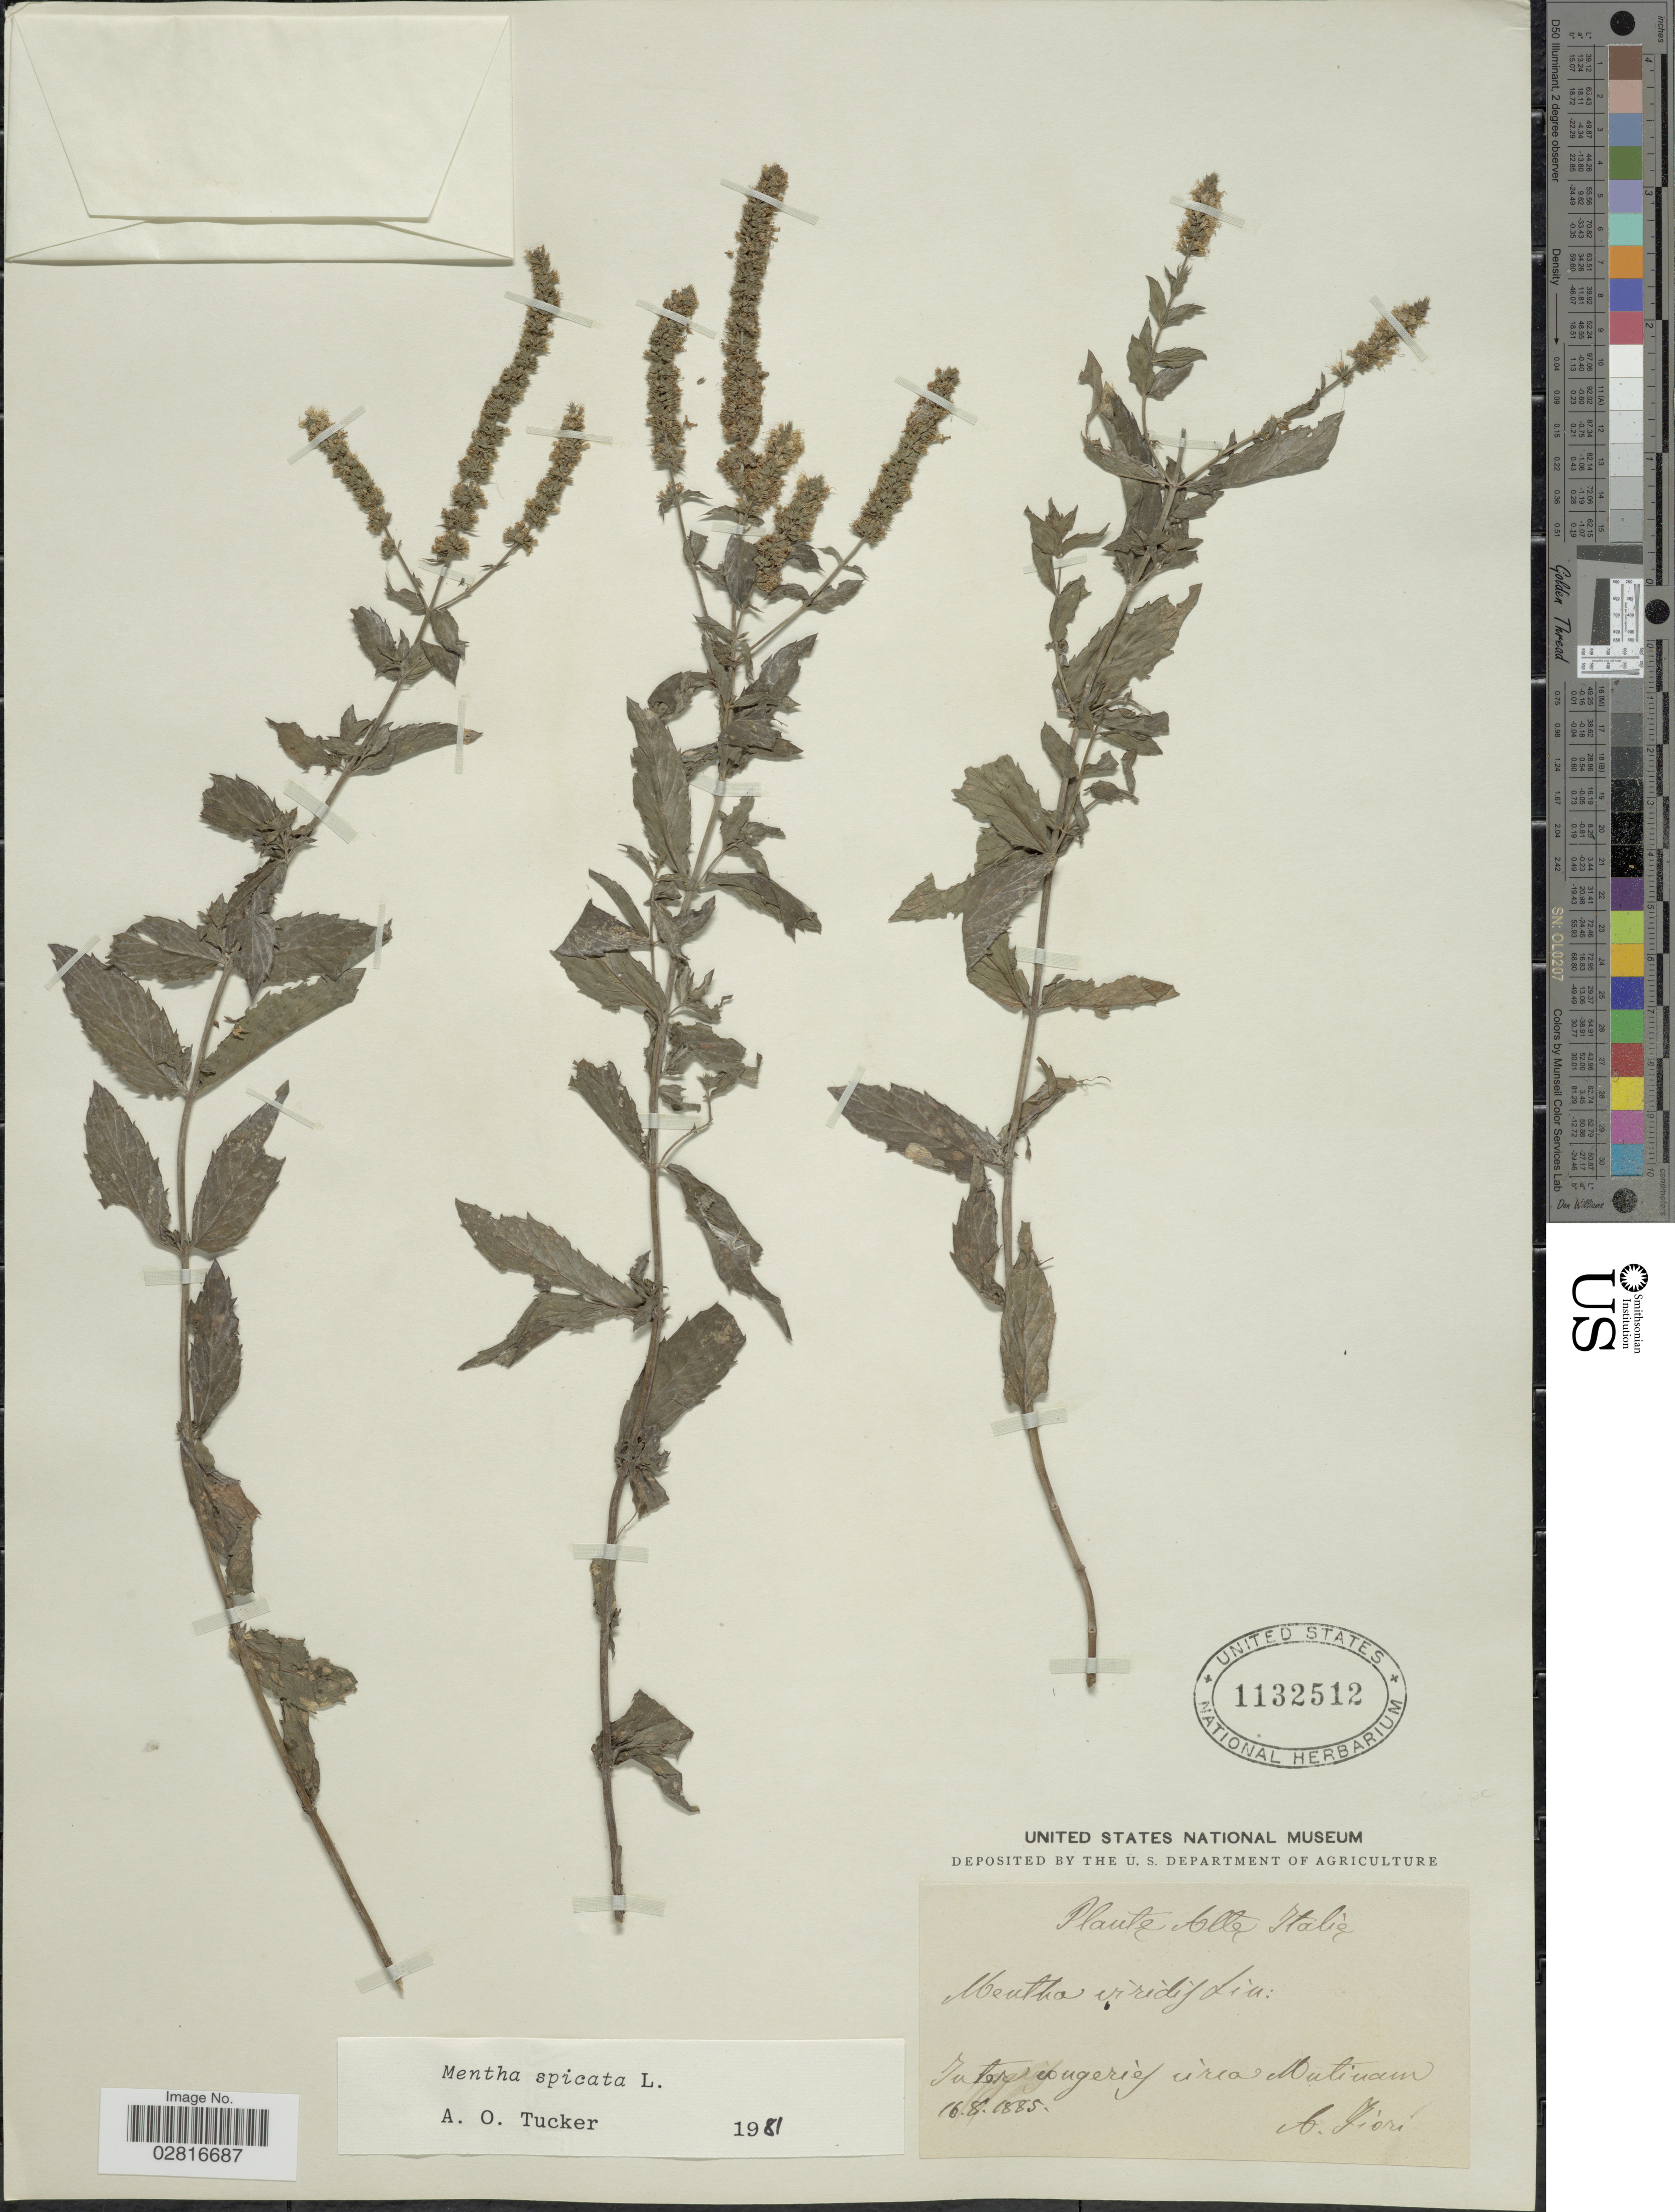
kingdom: Plantae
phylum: Tracheophyta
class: Magnoliopsida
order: Lamiales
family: Lamiaceae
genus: Mentha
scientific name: Mentha spicata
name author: L.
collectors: A. Fiori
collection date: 1885-08-16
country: Italy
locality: Alte Italie. Taler wugerief circa Mutinam. [interpreted]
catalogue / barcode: US 1132512